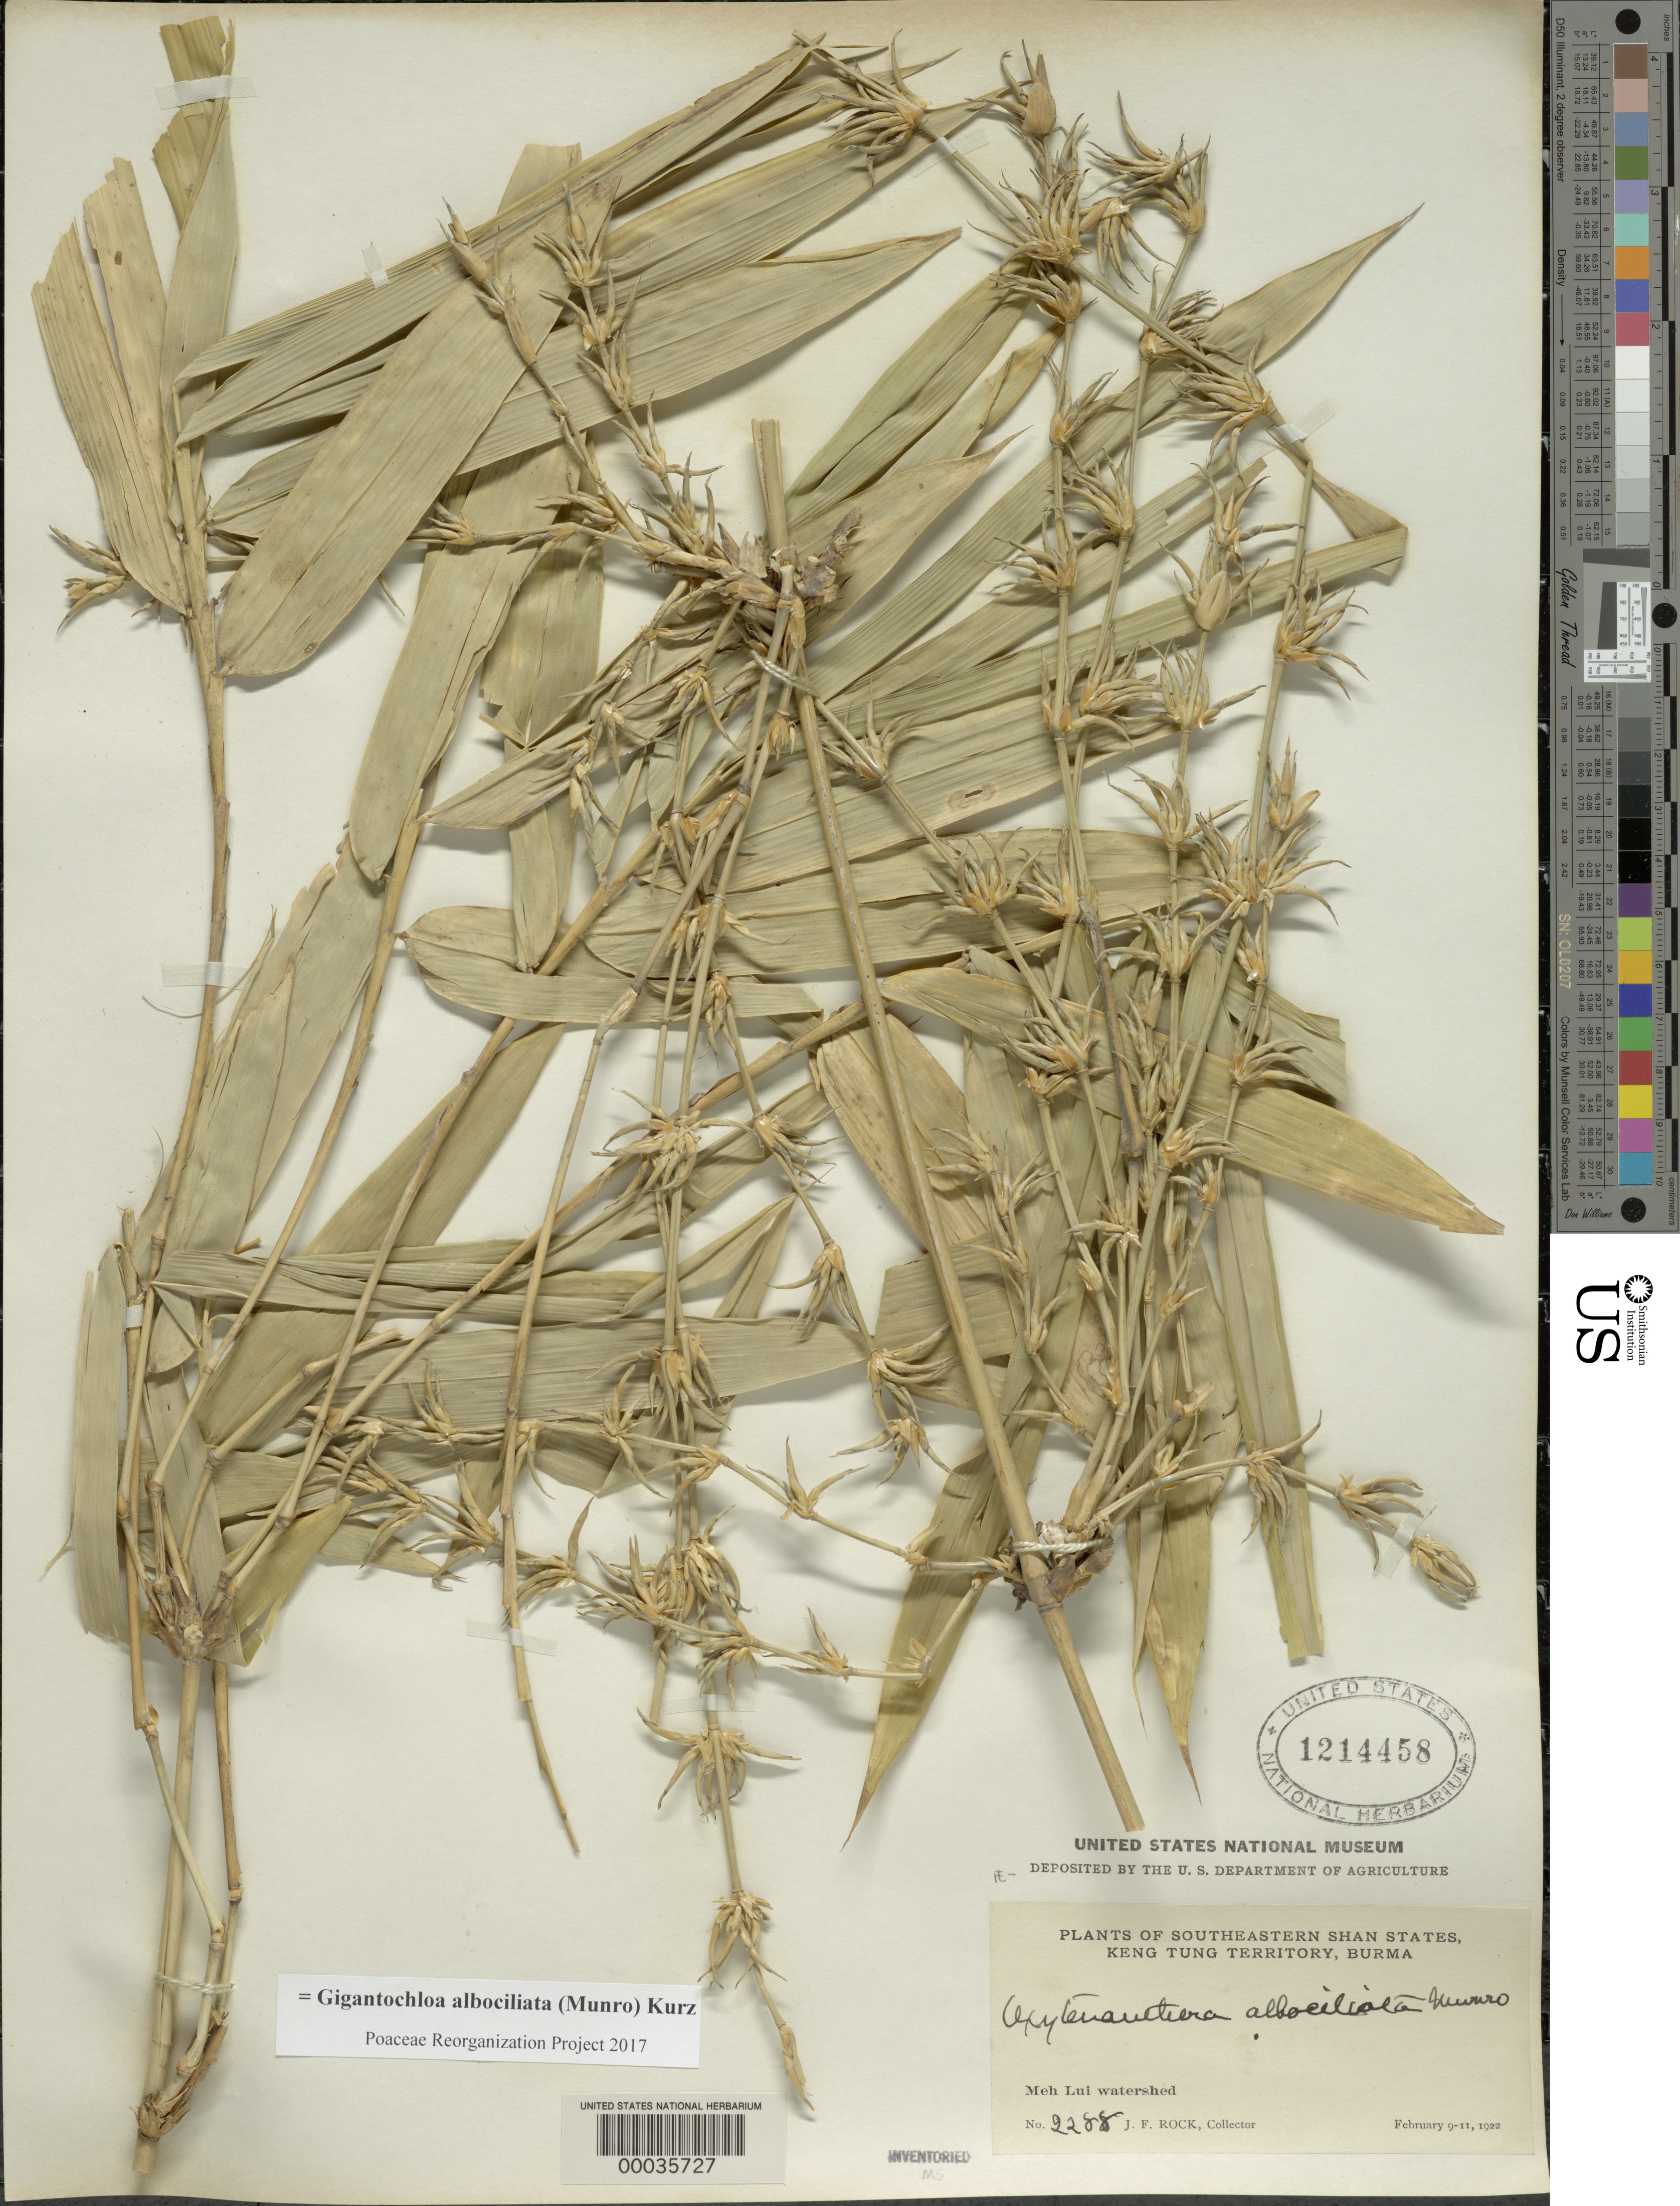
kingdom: Plantae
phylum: Tracheophyta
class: Liliopsida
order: Poales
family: Poaceae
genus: Gigantochloa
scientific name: Gigantochloa albociliata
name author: (Munro) Kurz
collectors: J. F. Rock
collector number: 2288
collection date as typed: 09 Feb 1922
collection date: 1922-02-09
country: Myanmar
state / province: Shan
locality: Keng Tung, Meh Lui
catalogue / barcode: US 1214458